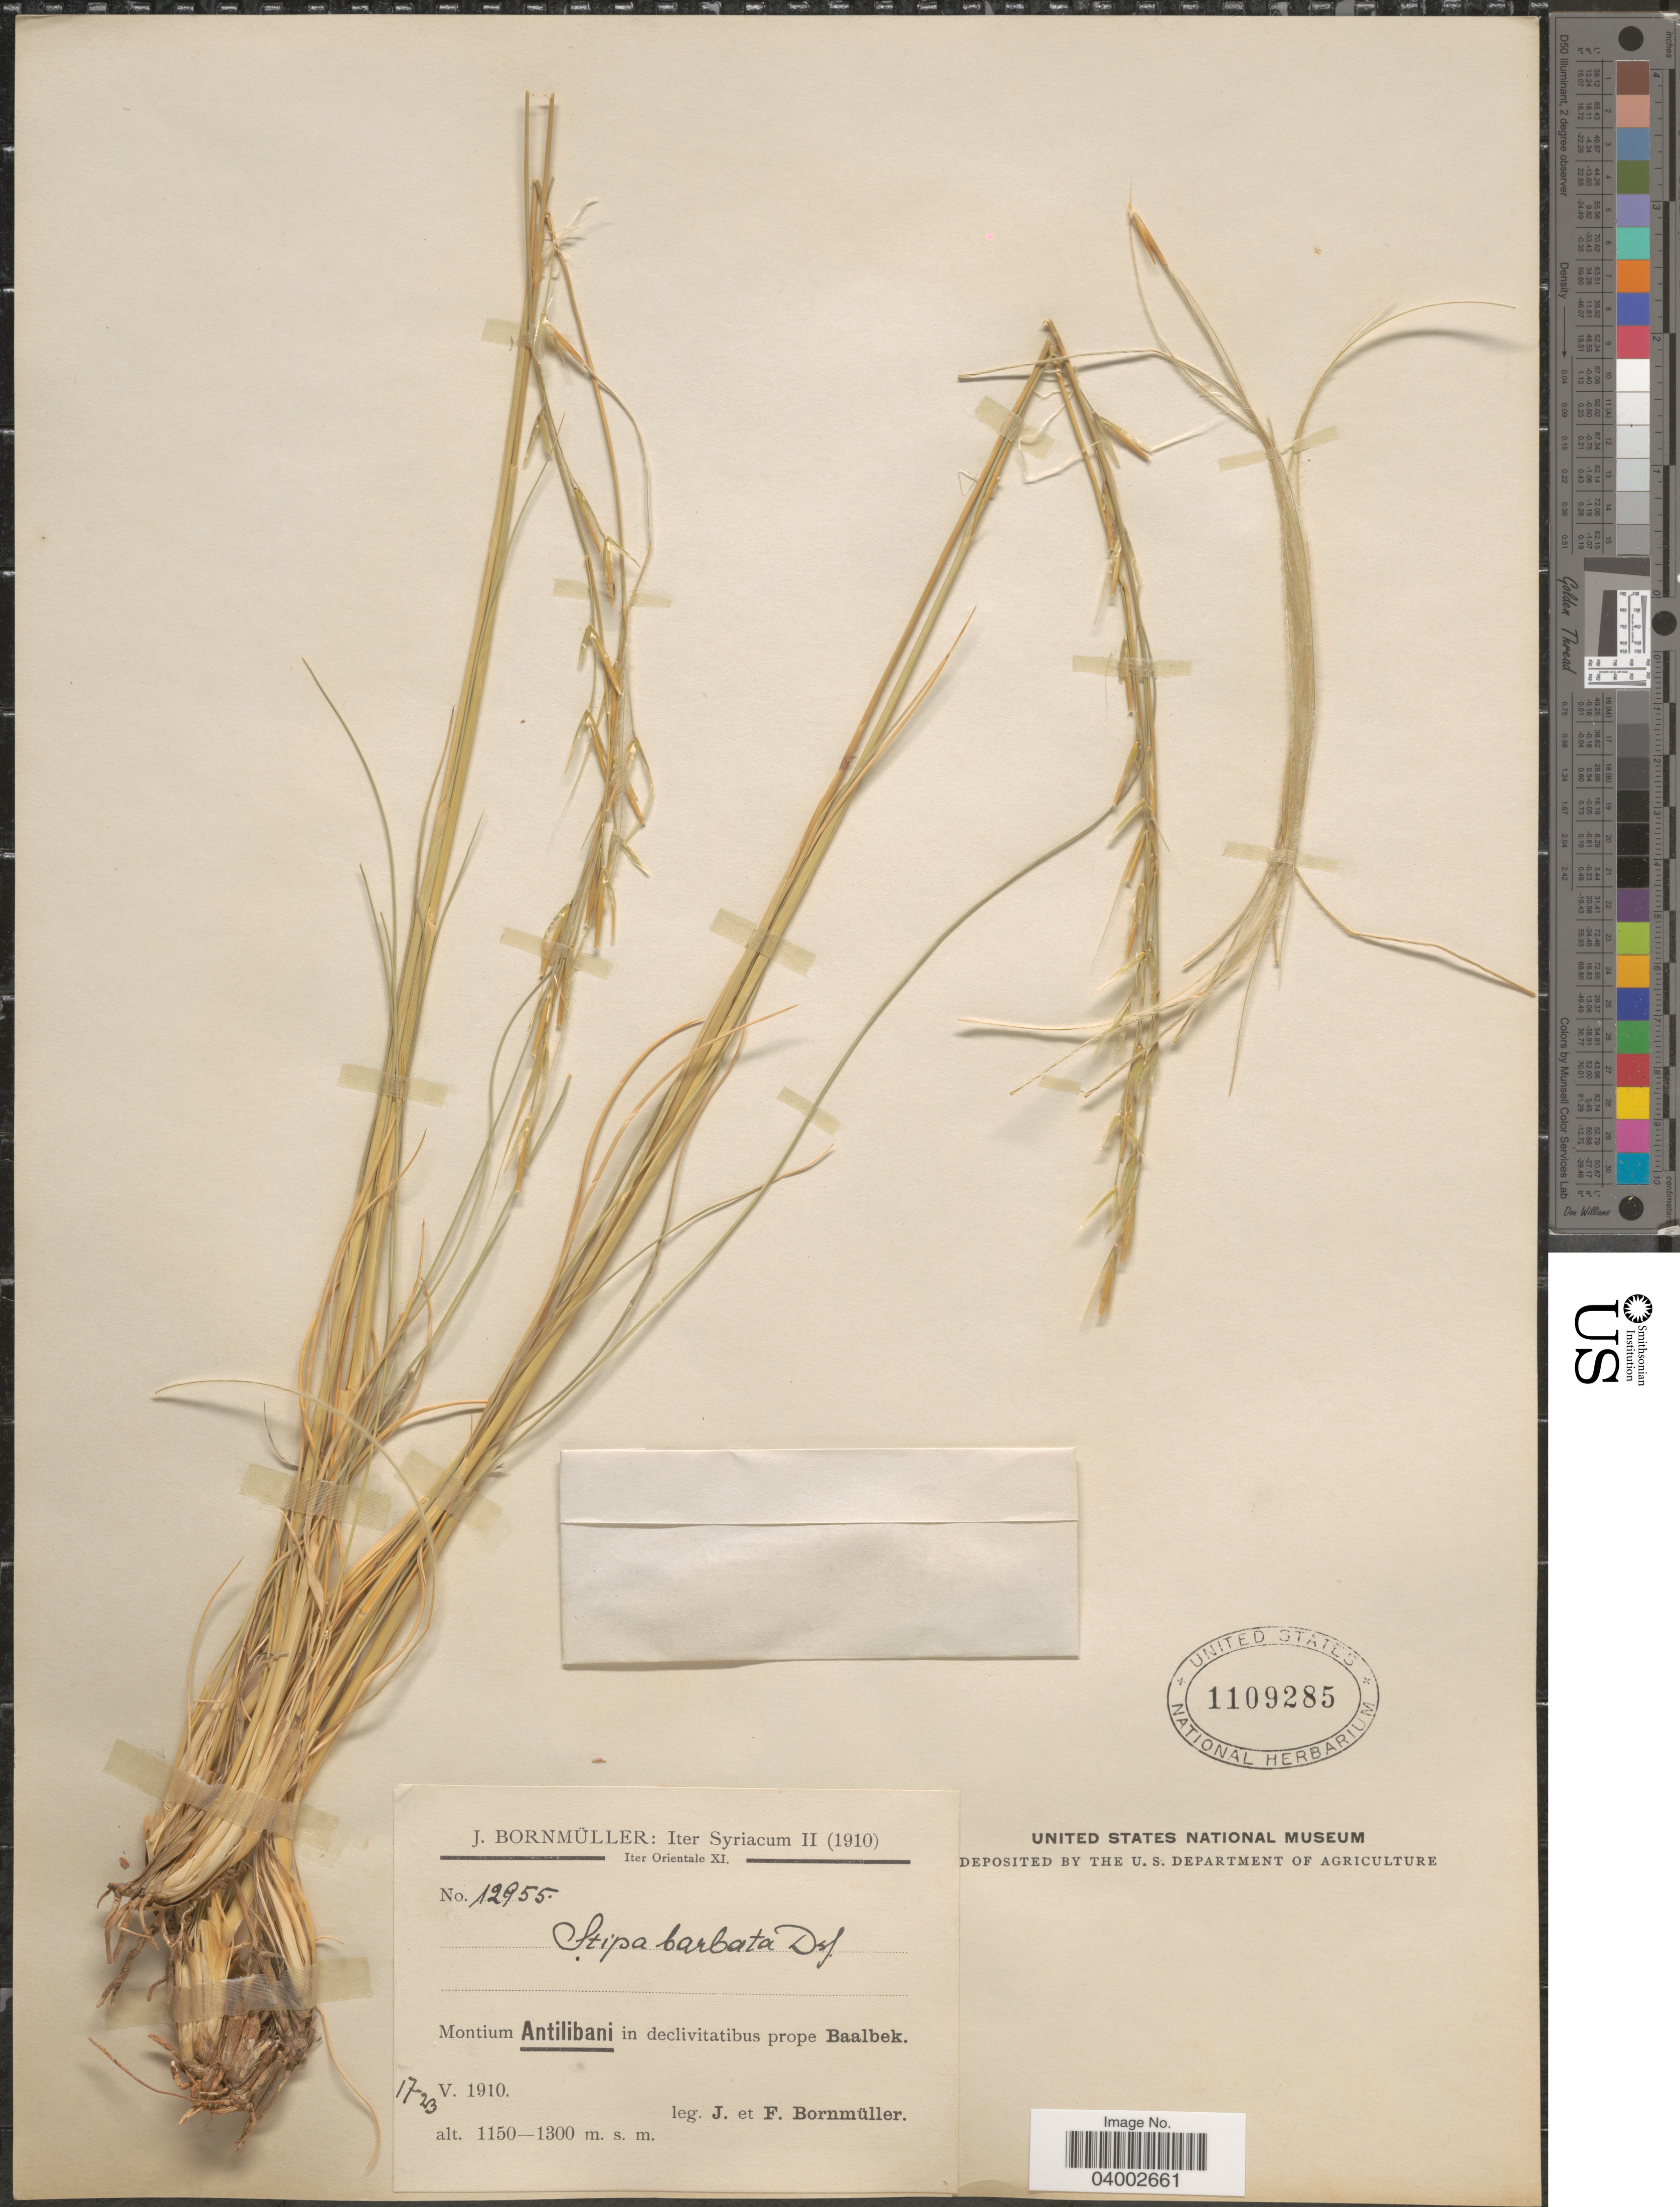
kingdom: Plantae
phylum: Tracheophyta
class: Liliopsida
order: Poales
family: Poaceae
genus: Stipa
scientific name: Stipa barbata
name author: Michx.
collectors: J. Bornmüller & F. Bornmüller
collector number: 12955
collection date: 1910-05-17/1910-05-23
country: Syria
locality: Montium Antilibani in declivitatibus prope Baalbek.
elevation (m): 1150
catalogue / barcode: US 1109285